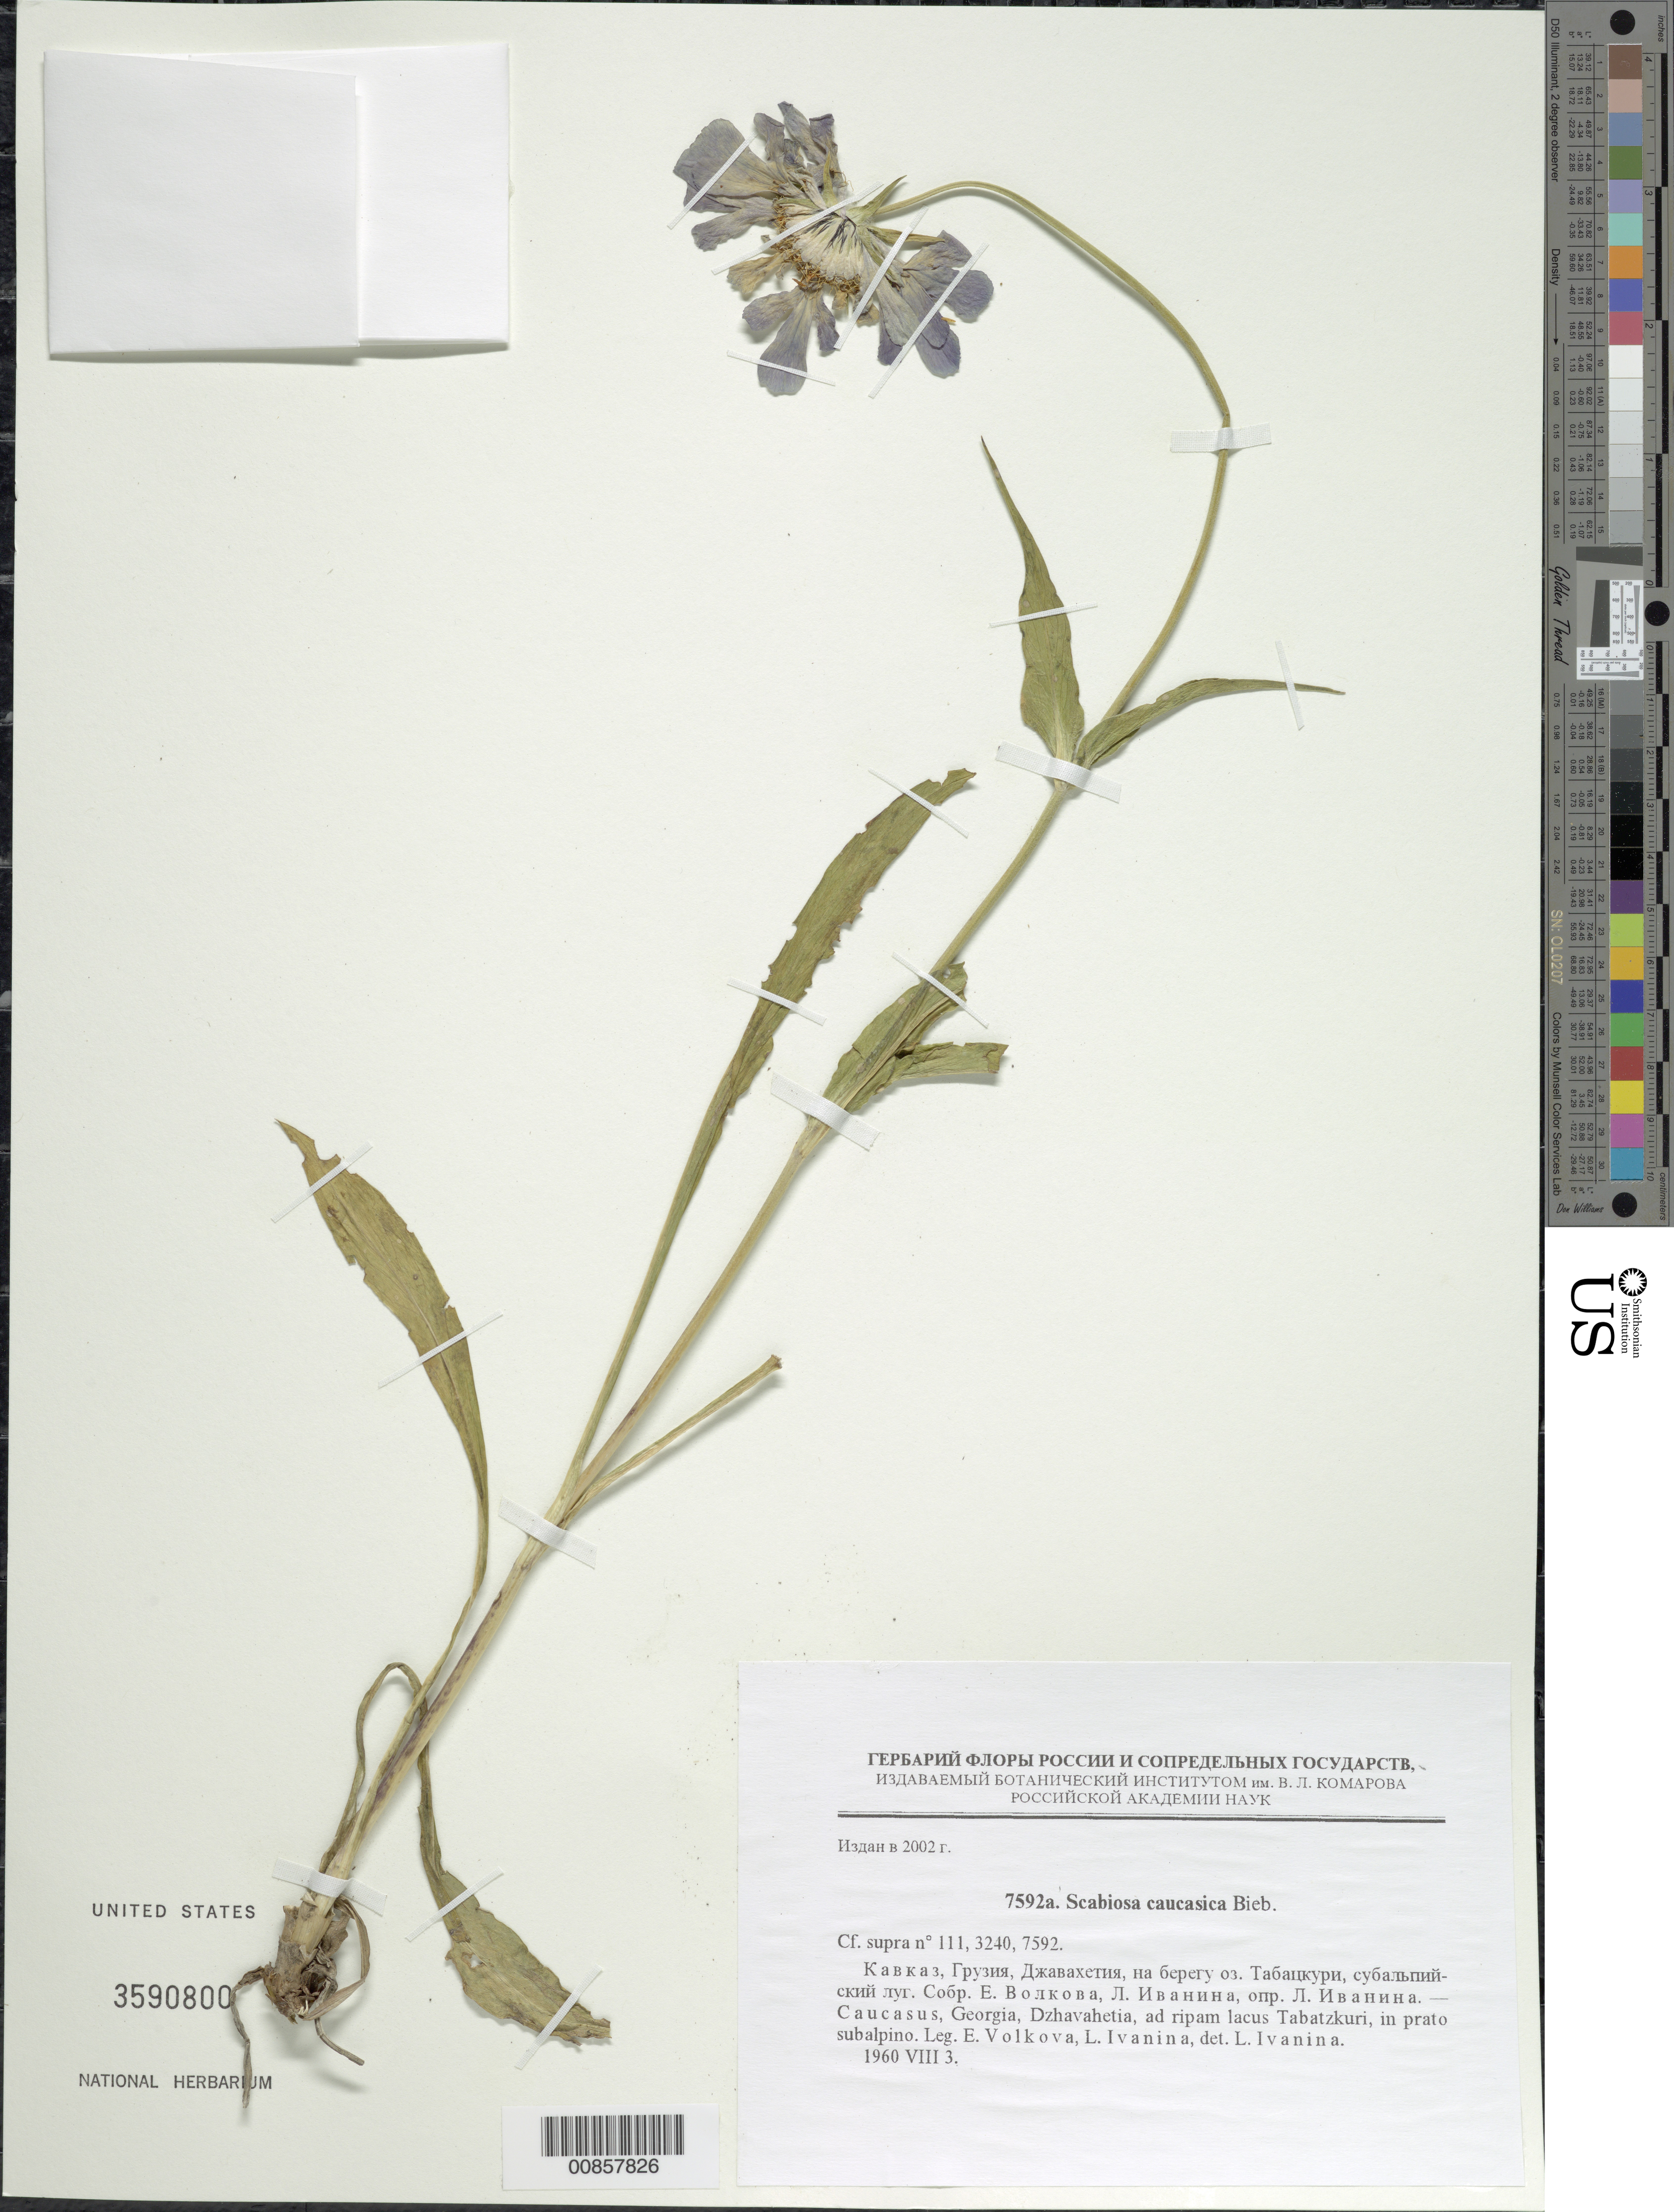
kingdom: Plantae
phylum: Tracheophyta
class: Magnoliopsida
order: Dipsacales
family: Caprifoliaceae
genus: Scabiosa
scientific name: Scabiosa caucasica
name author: M. Bieb.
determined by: Ivanina, L. I.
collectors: E. V. Volkova & L. Ivanina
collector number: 7592a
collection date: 1960-08-03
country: Georgia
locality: Dzhavahetia, ad ripam lacus Tabatzkuri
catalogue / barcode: US 3590800